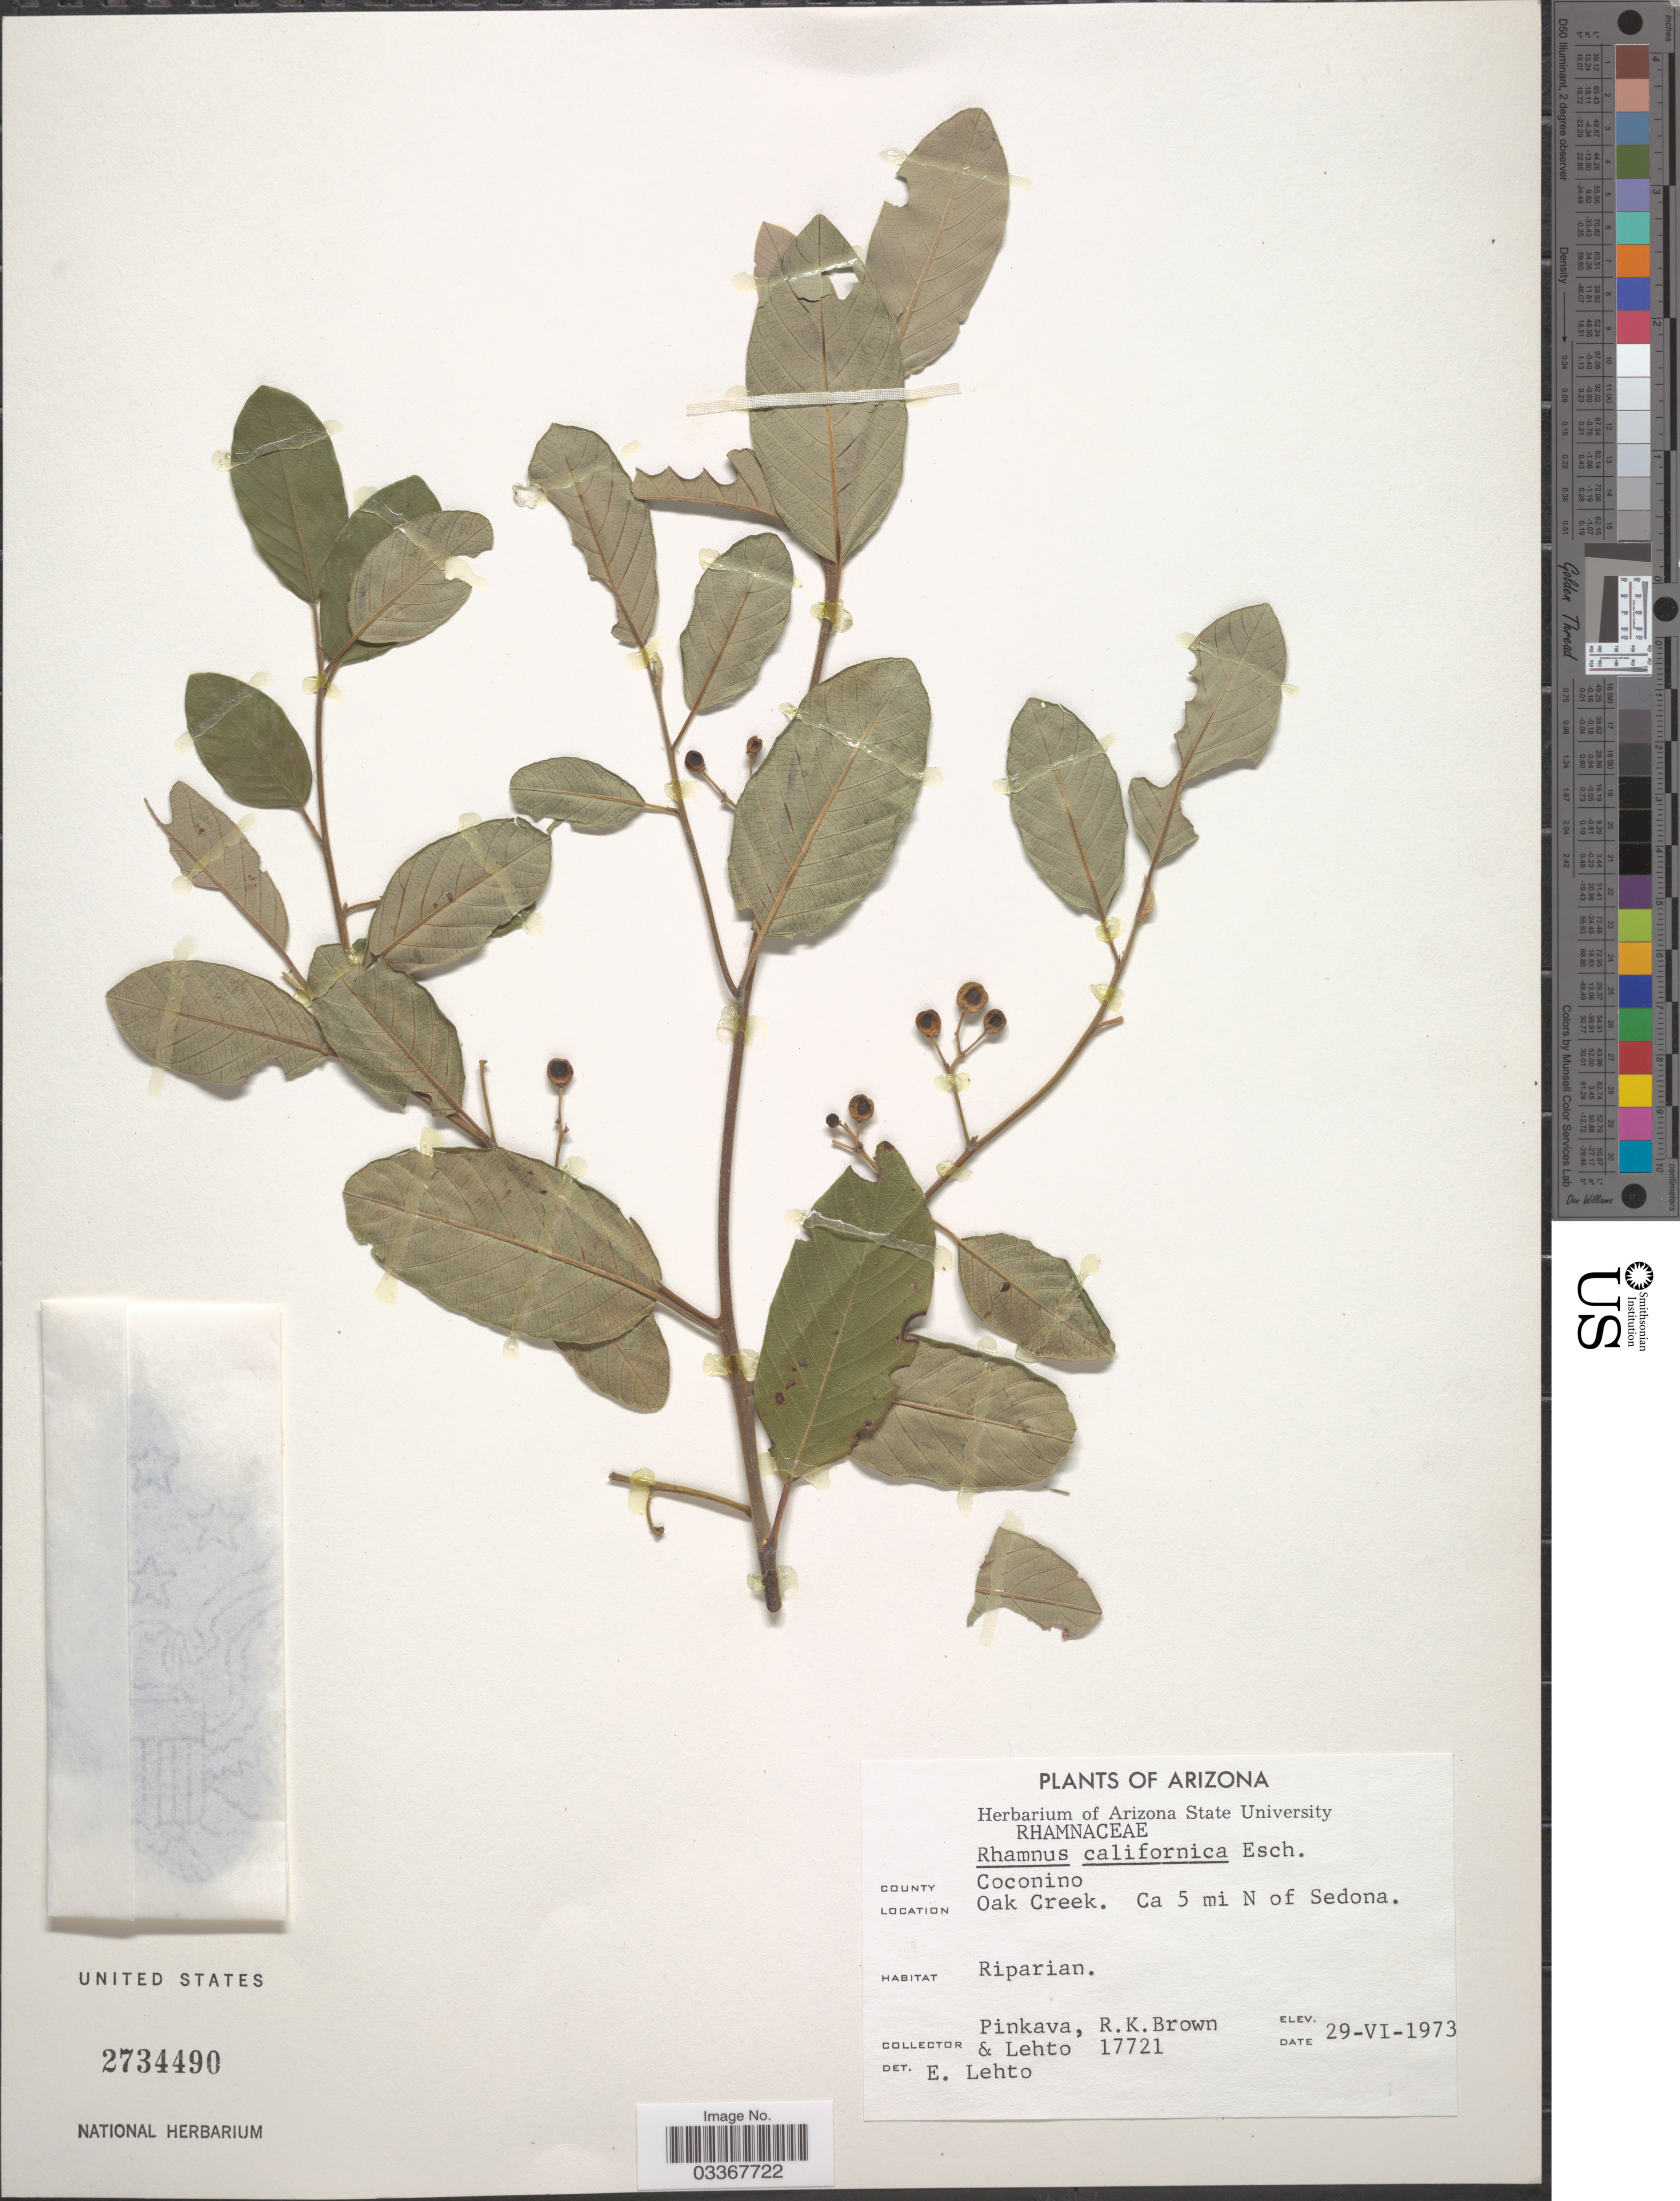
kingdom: Plantae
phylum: Tracheophyta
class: Magnoliopsida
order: Rosales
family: Rhamnaceae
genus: Frangula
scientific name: Frangula californica subsp. ursina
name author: (Greene) Kartesz & Gandhi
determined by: Strong, Mark T., (BOT), Smithsonian Institution - National Museum of Natural History (UNITED STATES)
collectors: -. Pinkava, R. K. Brown & -. Lehto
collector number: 17721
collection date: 1973-06-29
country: United States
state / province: Arizona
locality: County Coconino, Oak Creek. Ca 5 mi N of Sedona, Riparian.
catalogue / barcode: US 2734490